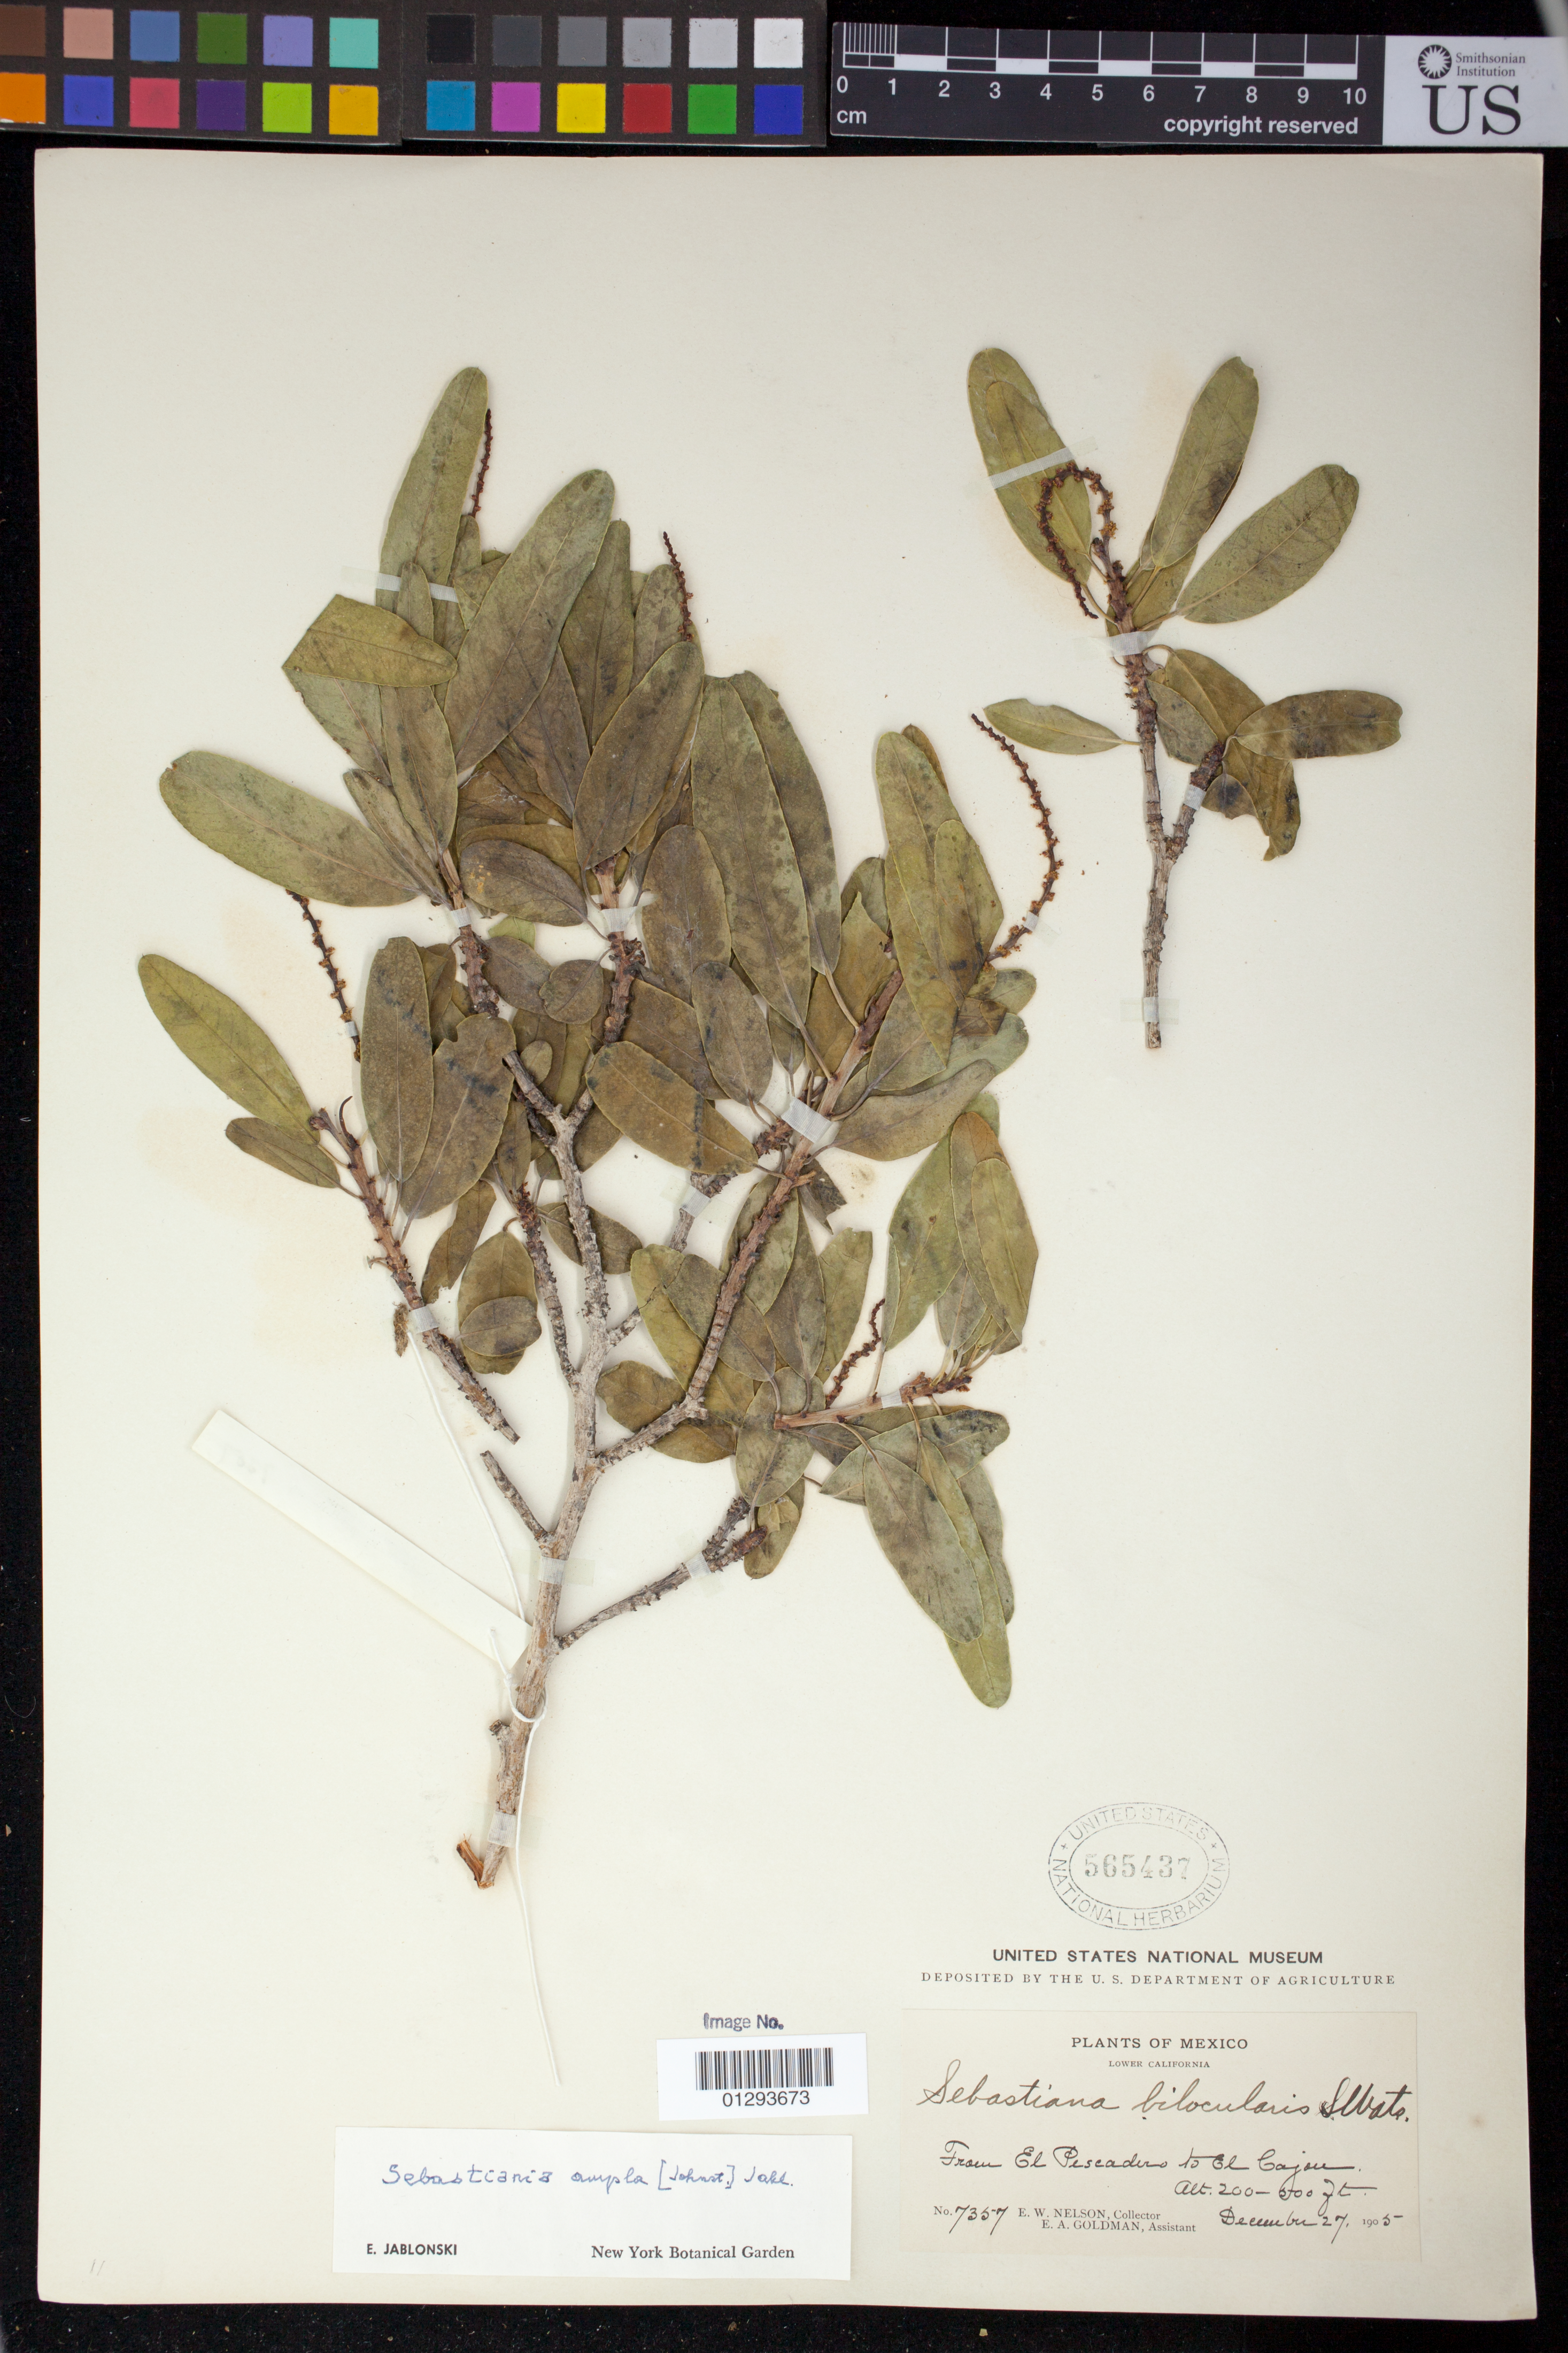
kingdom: Plantae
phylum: Tracheophyta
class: Magnoliopsida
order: Malpighiales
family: Euphorbiaceae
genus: Sebastiania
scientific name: Sebastiania bilocularis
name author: S. Watson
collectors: E. W. Nelson & E. A. Goldman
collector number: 7357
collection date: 1905-12-27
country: Mexico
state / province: Baja California Sur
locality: From El Pescadero to El Cajou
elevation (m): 61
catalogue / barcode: US 565437